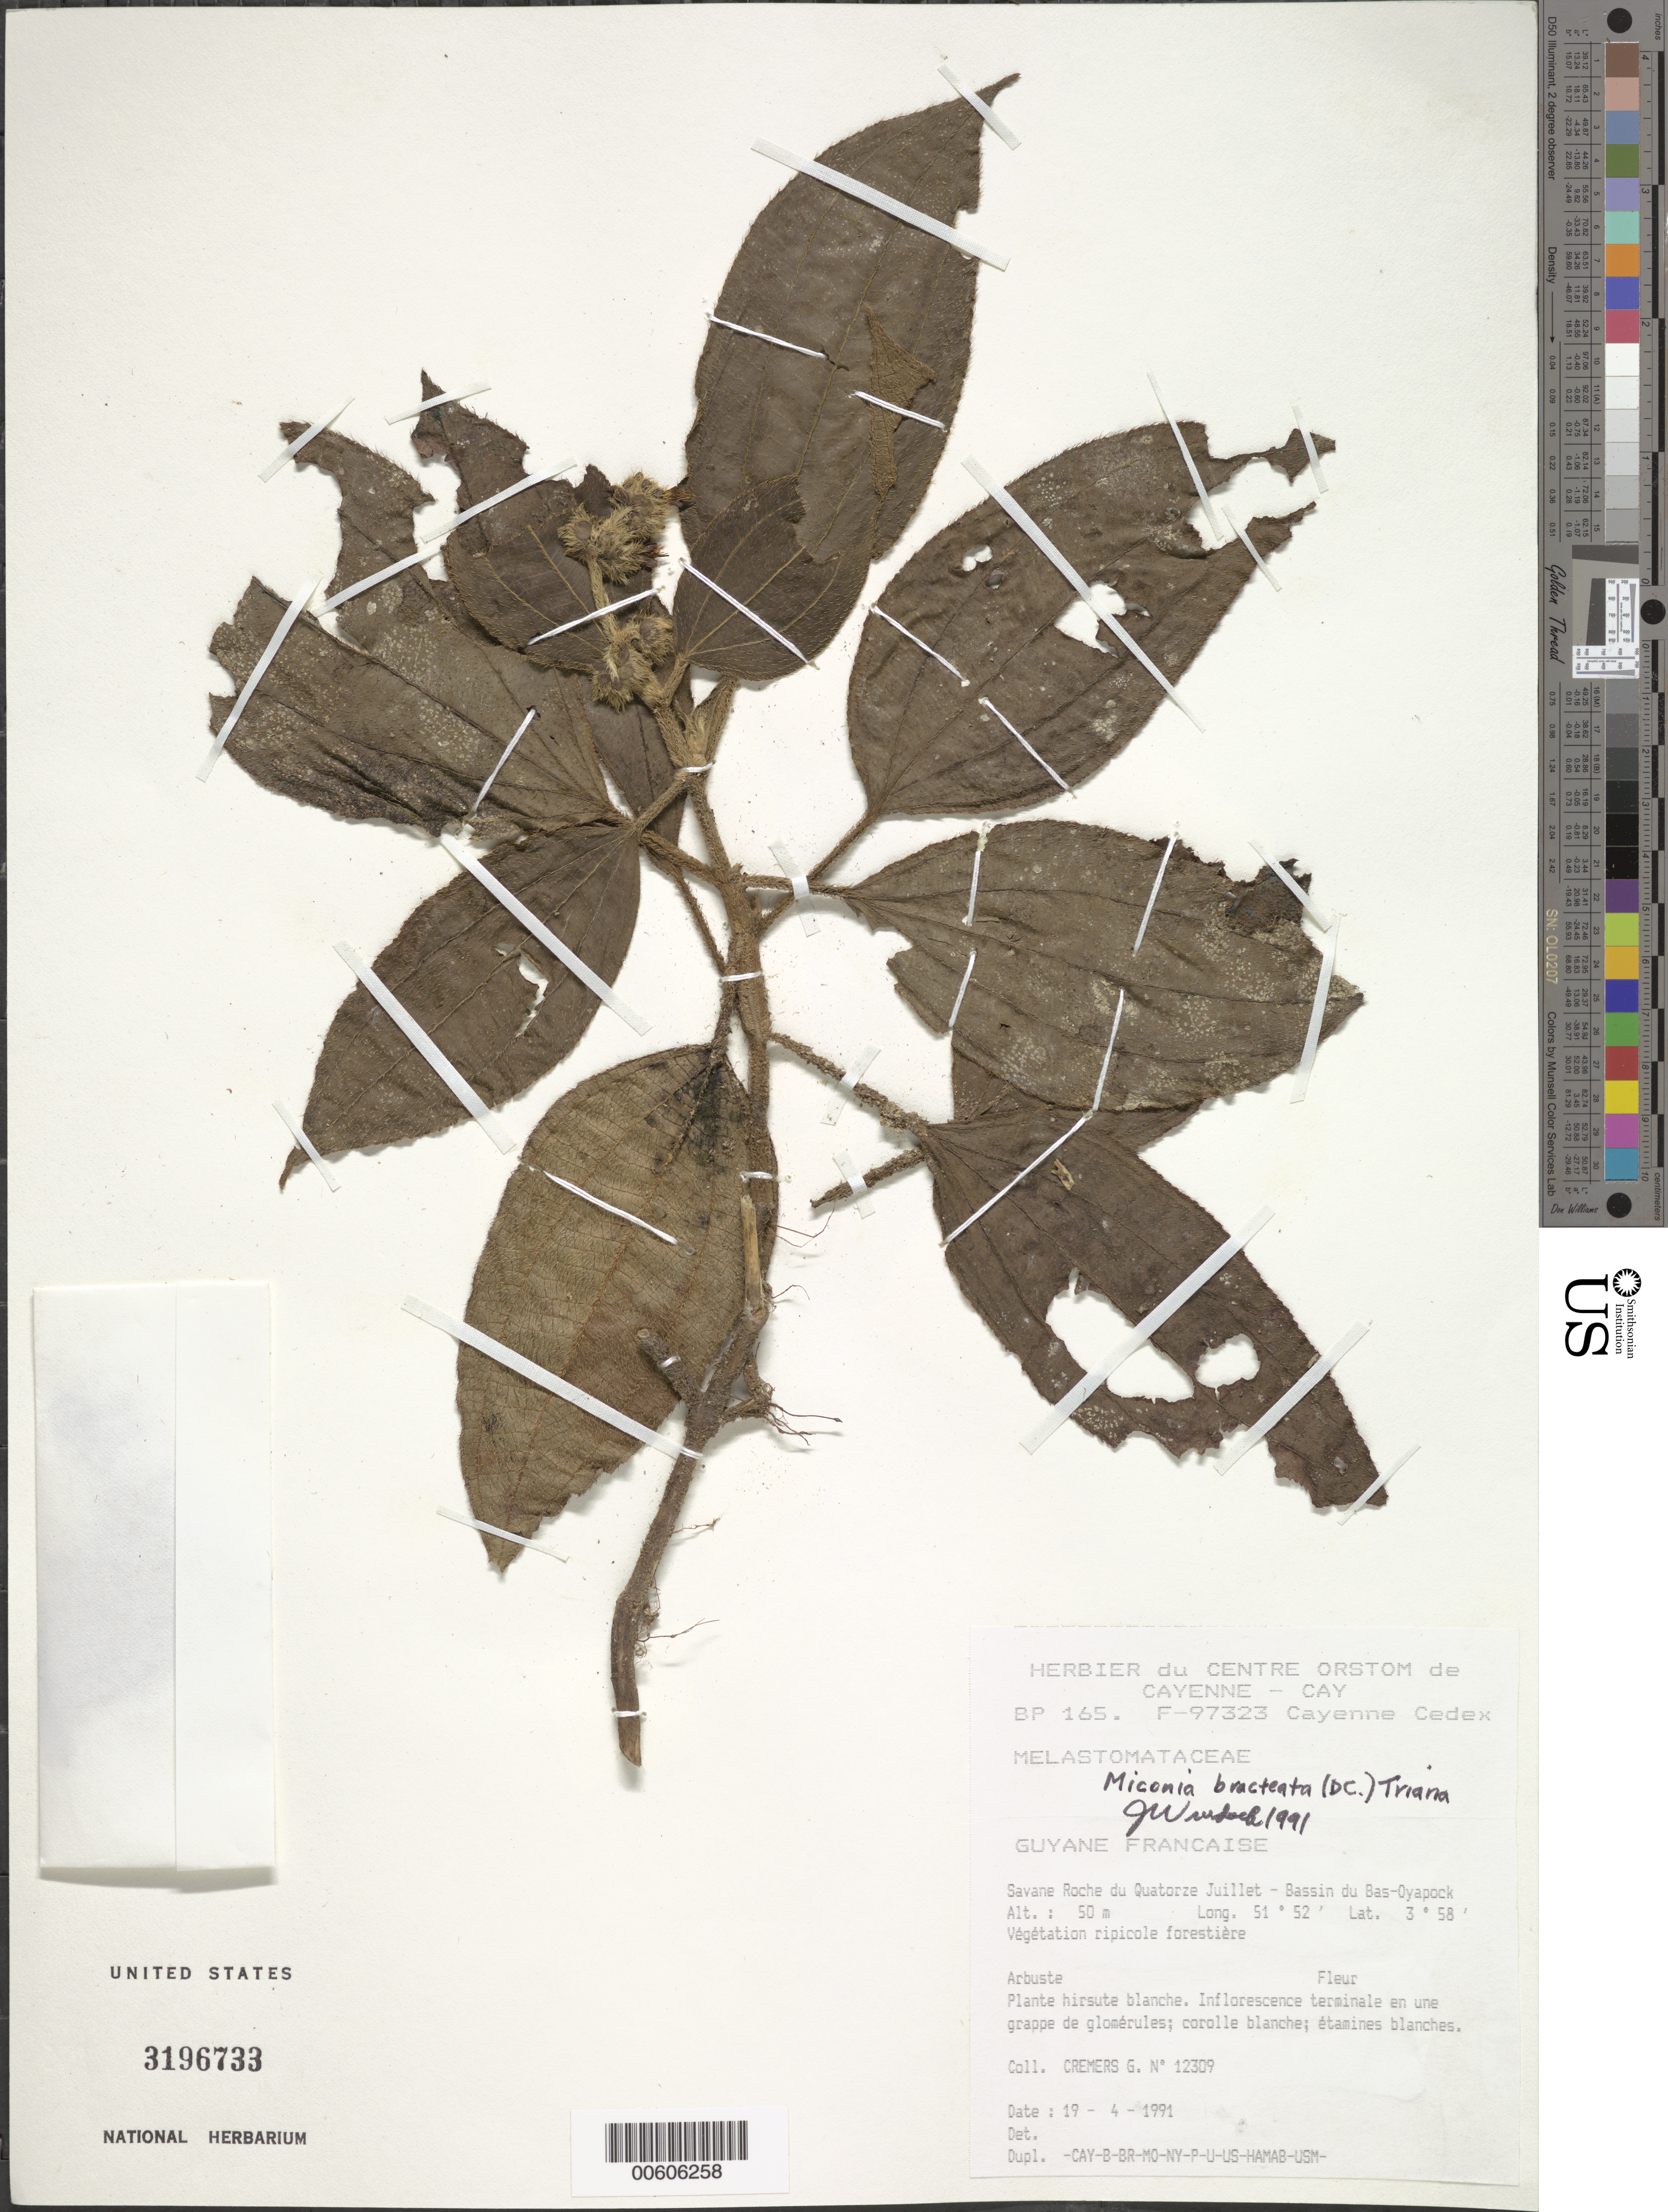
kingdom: Plantae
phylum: Tracheophyta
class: Magnoliopsida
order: Myrtales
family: Melastomataceae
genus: Miconia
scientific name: Miconia bracteata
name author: (DC.) Triana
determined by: Wurdack, John J., (US), US (UNITED STATES)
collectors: G. Cremers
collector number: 12309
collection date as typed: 19-Apr-91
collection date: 1991-04-19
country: French Guiana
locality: Savane Roche du Quatorze Juillet, Bassin du Bas-Oyapock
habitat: Végétation ripicole forestière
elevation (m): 50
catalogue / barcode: US 3196733